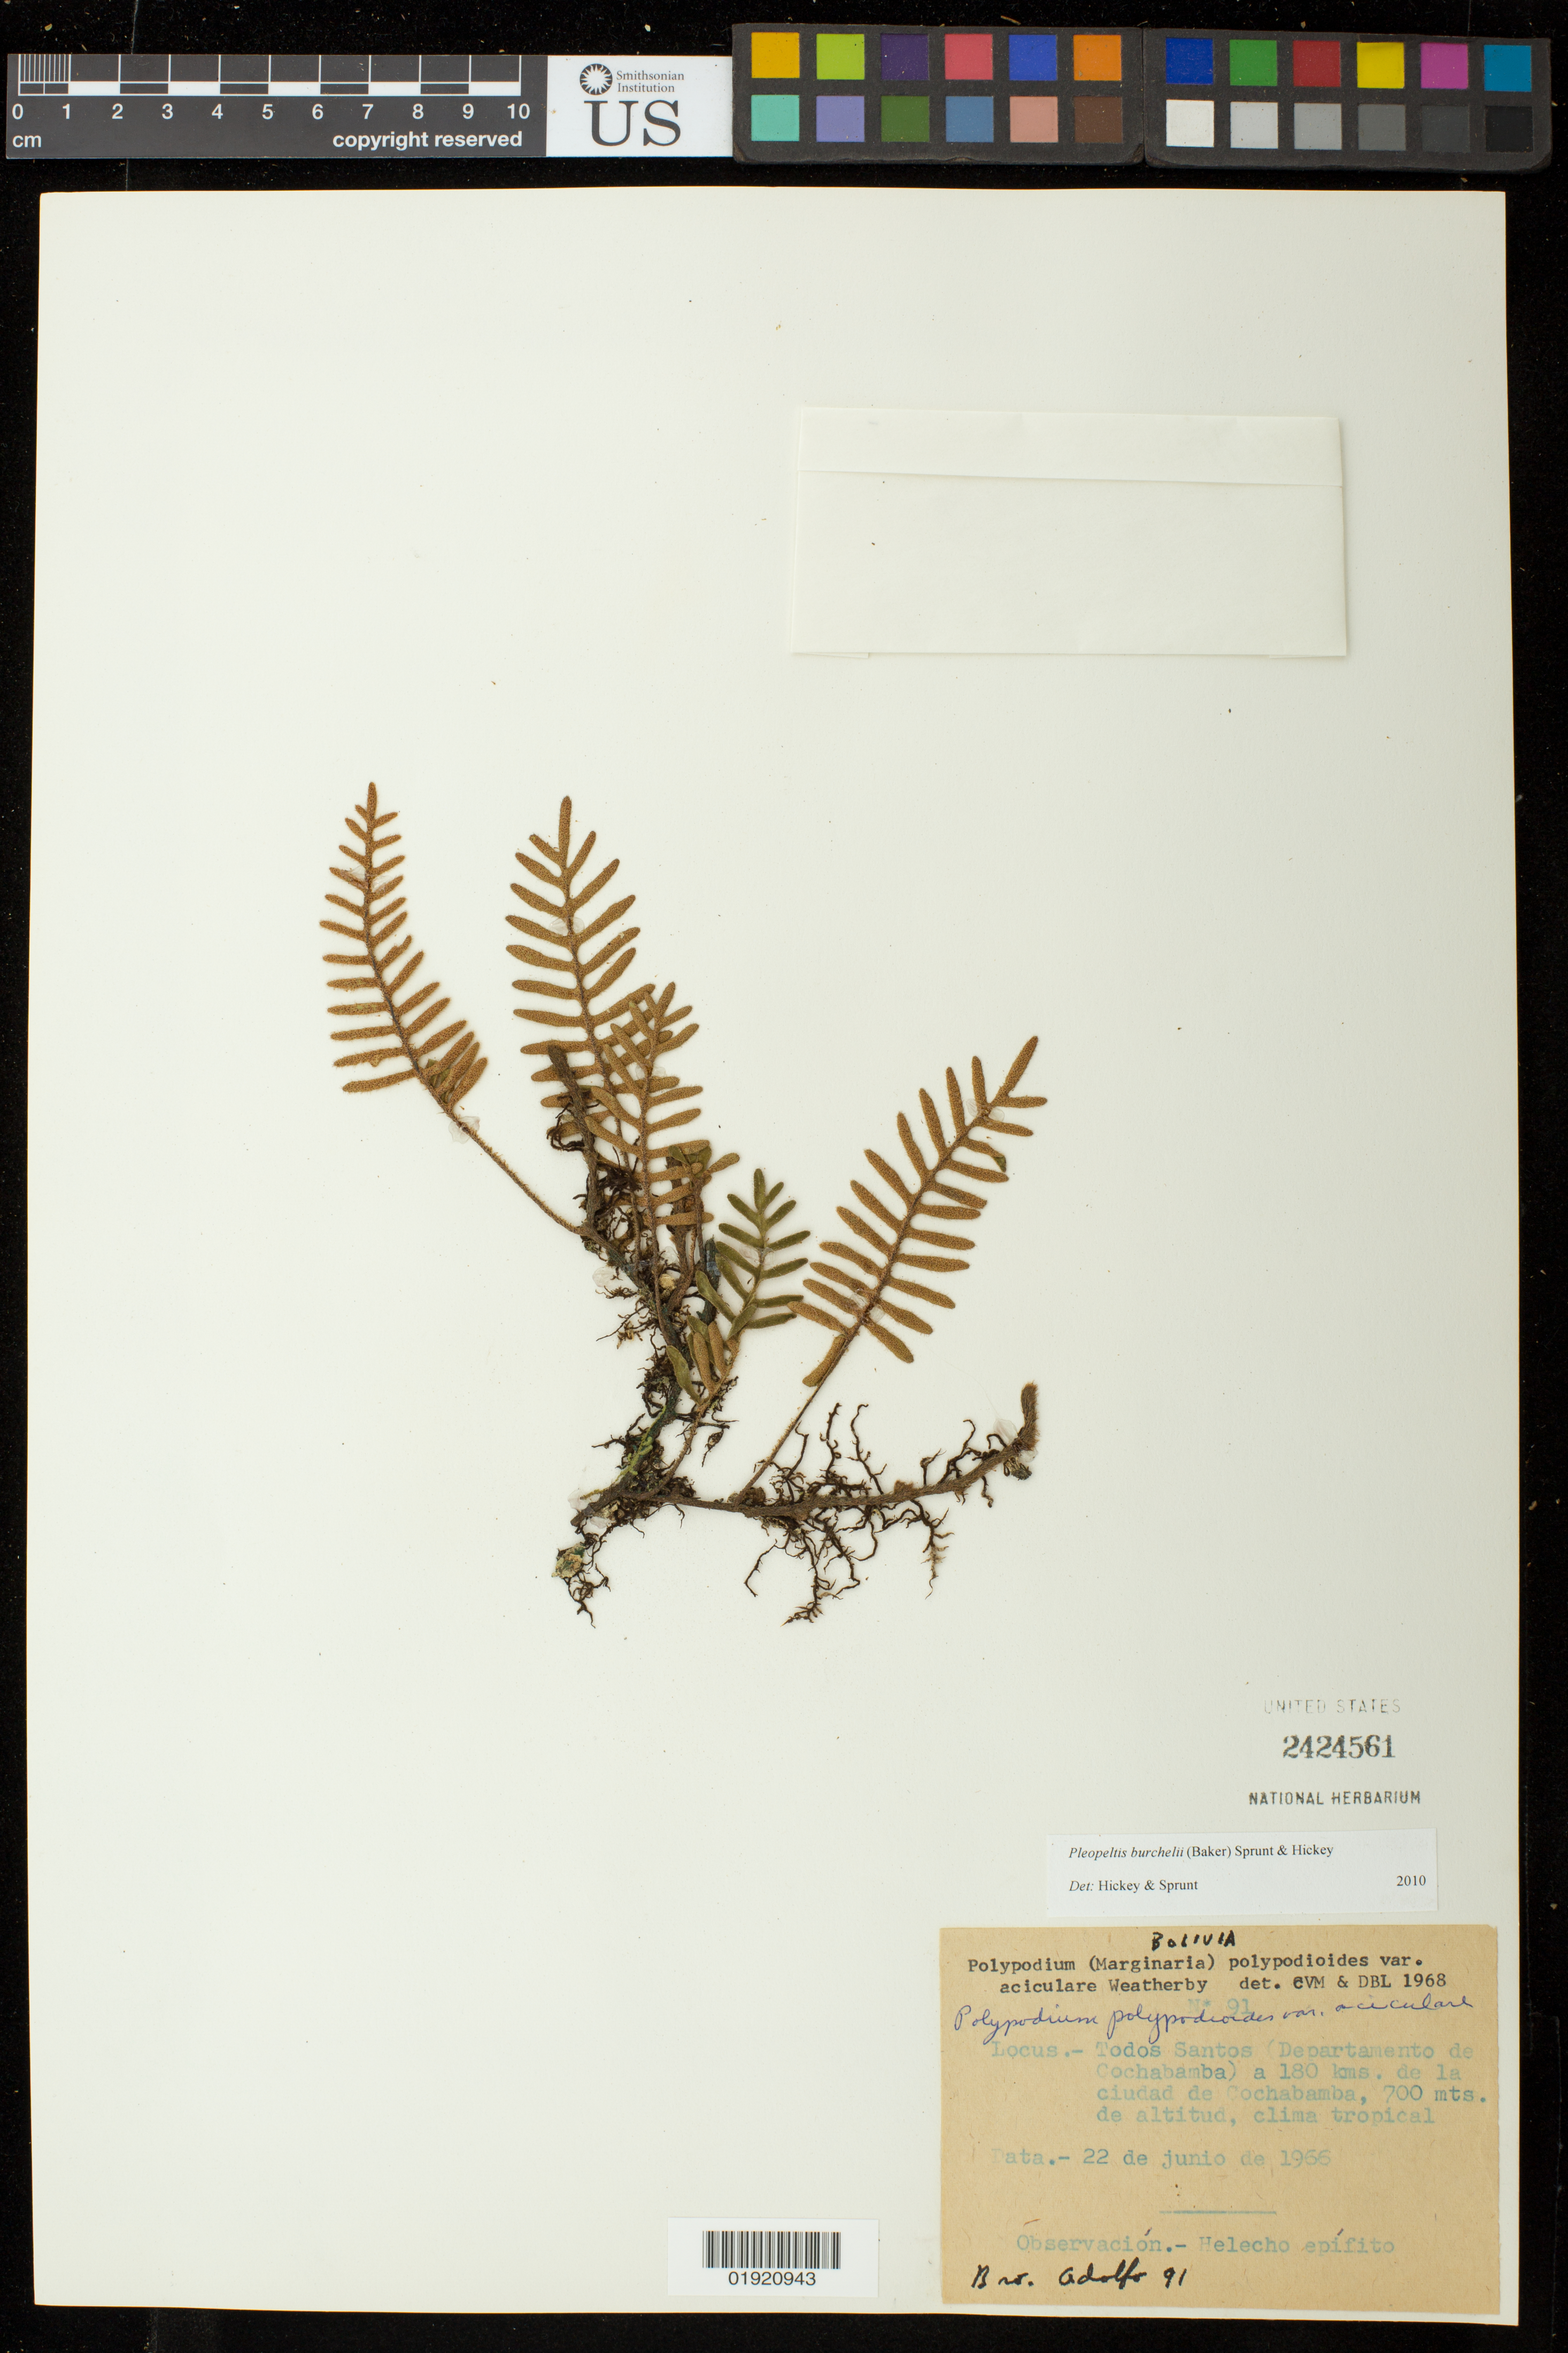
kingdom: Plantae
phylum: Tracheophyta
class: Polypodiopsida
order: Polypodiales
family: Polypodiaceae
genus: Pleopeltis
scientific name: Pleopeltis burchellii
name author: (Baker) Sprunt & Hickey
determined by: Sprunt, S. V.; Hickey, R. J.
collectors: Bro. Adolfo M.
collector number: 91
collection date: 1966-06-22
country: Bolivia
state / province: Cochabamba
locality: Todos Santos (Departamento de Cochabamba ) a 180 kms. de la ciudad de Cochabamba.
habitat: Clima tropical.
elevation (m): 700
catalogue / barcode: US 2424561